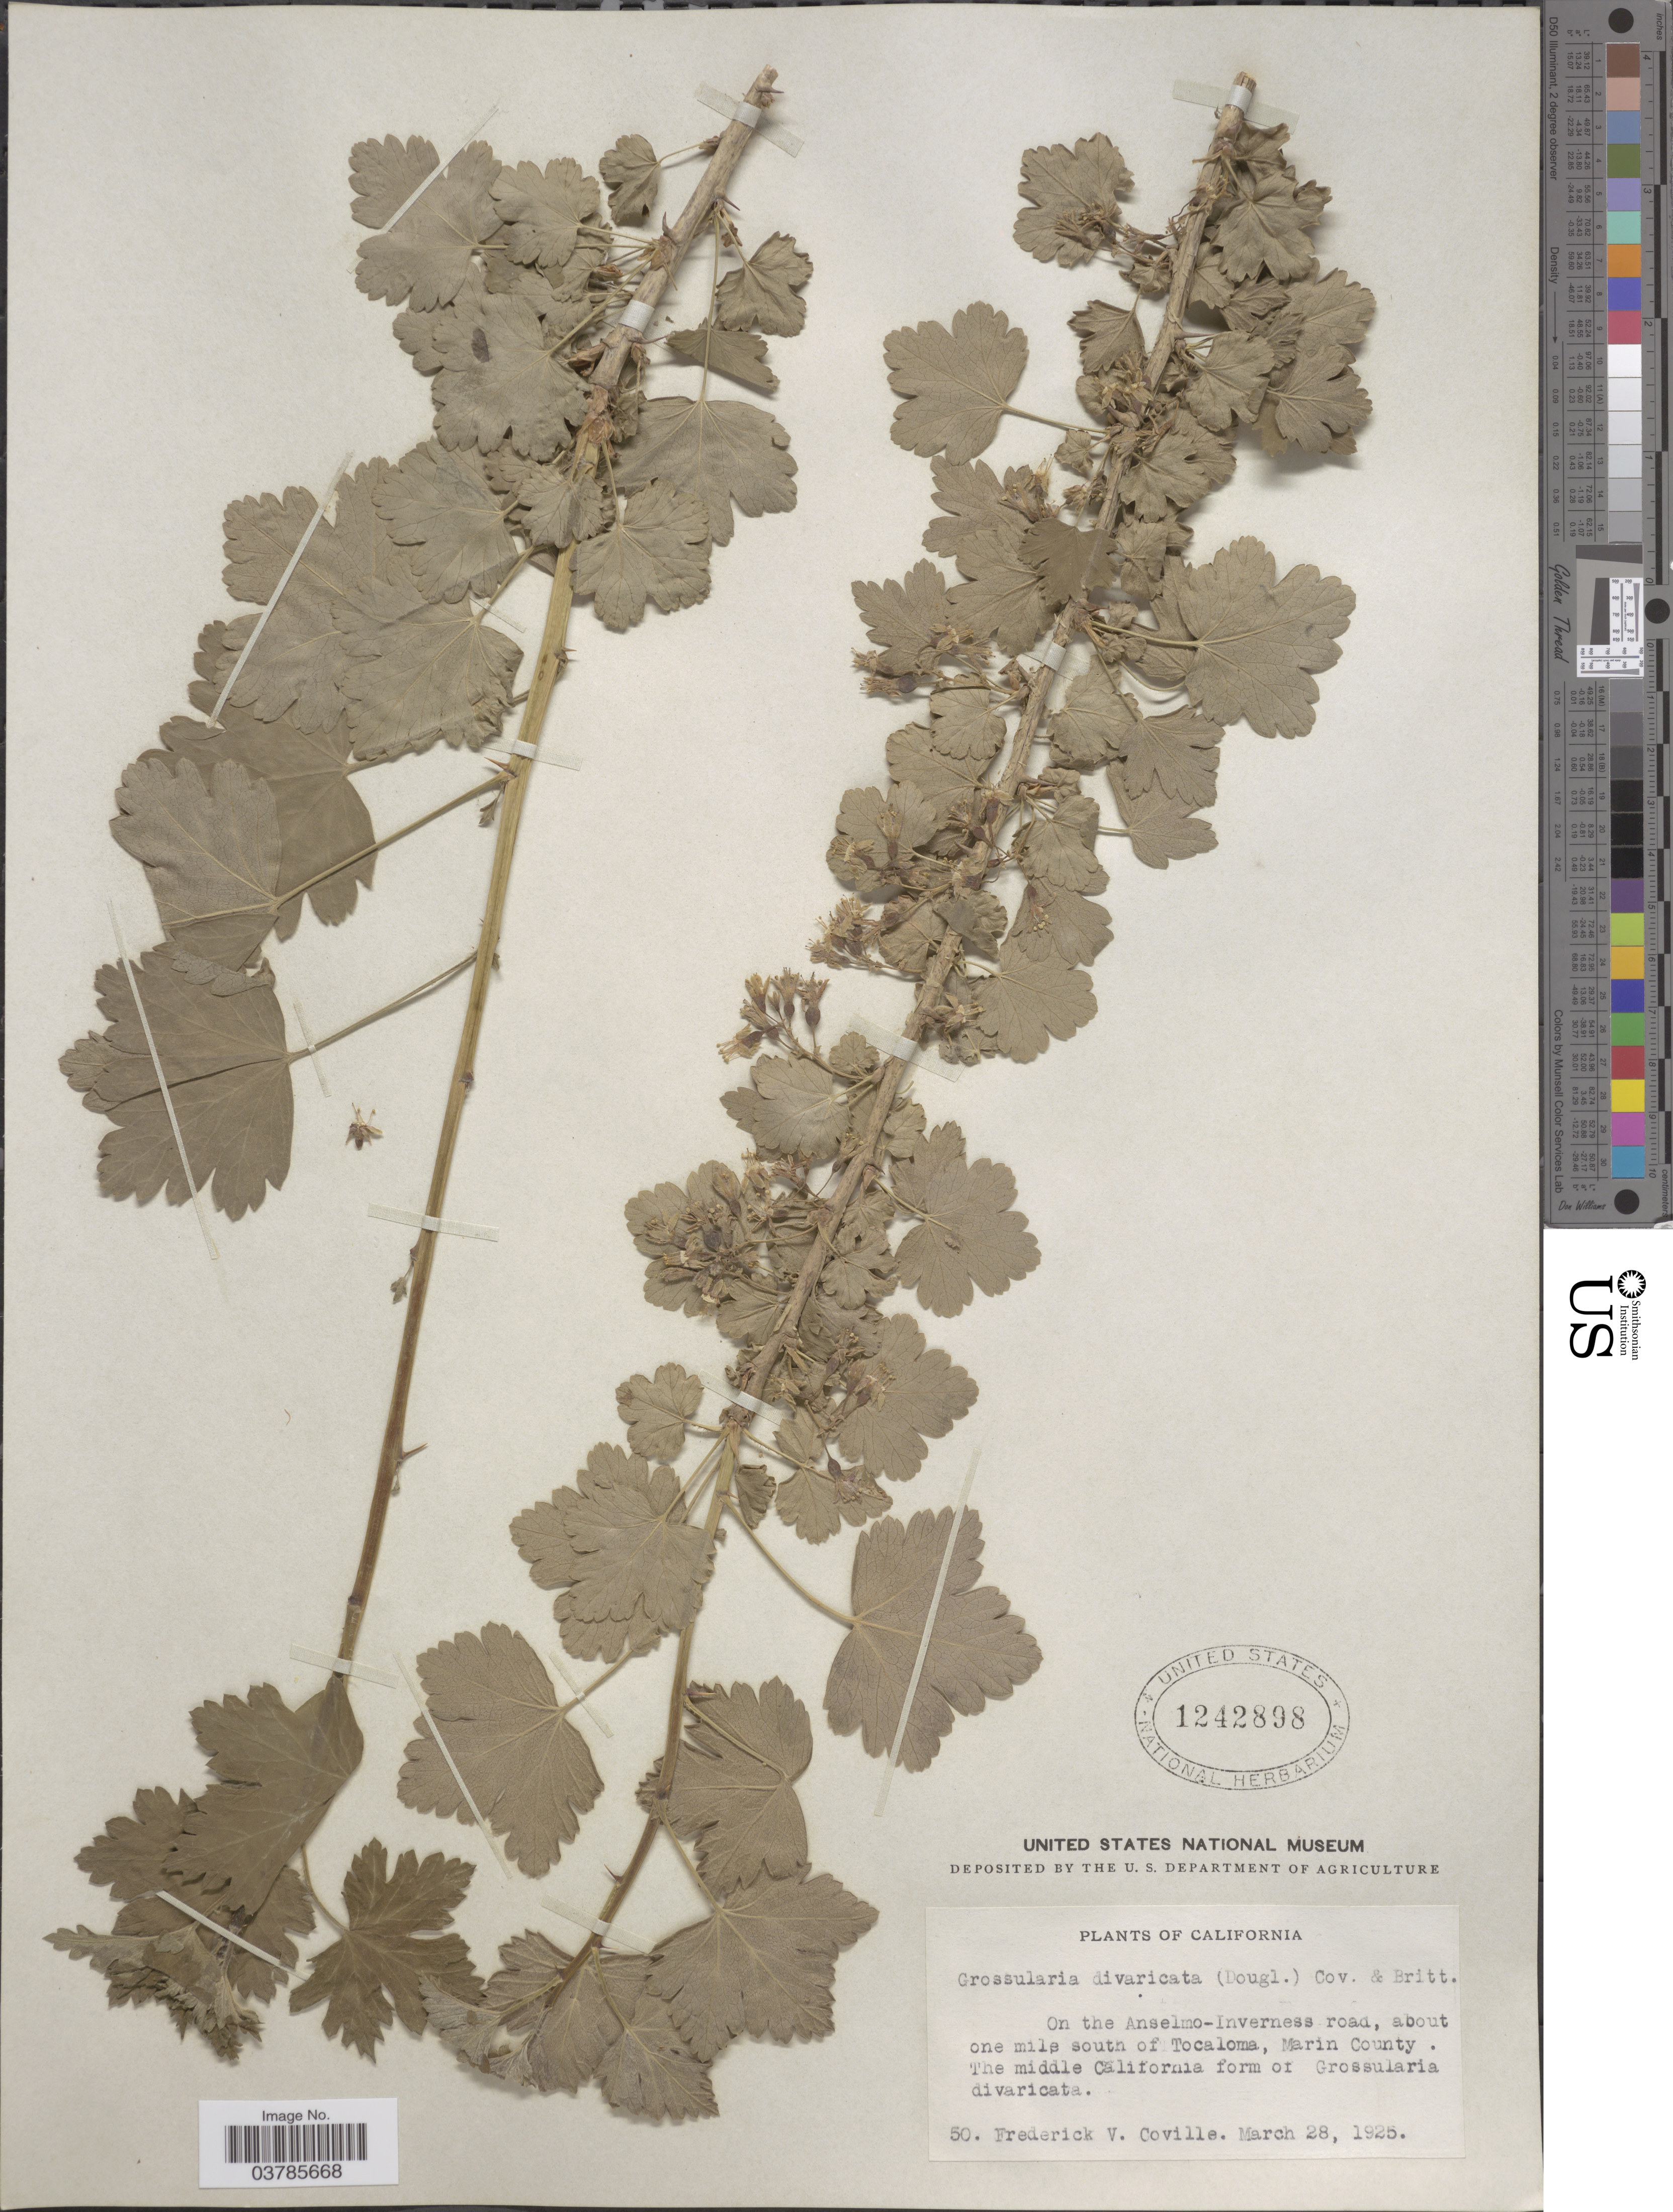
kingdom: Plantae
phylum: Tracheophyta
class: Magnoliopsida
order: Saxifragales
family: Grossulariaceae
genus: Ribes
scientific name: Ribes divaricatum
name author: Douglas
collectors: F. V. Coville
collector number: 50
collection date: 1925-03-28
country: United States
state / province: California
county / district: Marin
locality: On the Anselmo-Inverness road, about one mile south of Tocaloma, Marin County.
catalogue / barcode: US 1242898